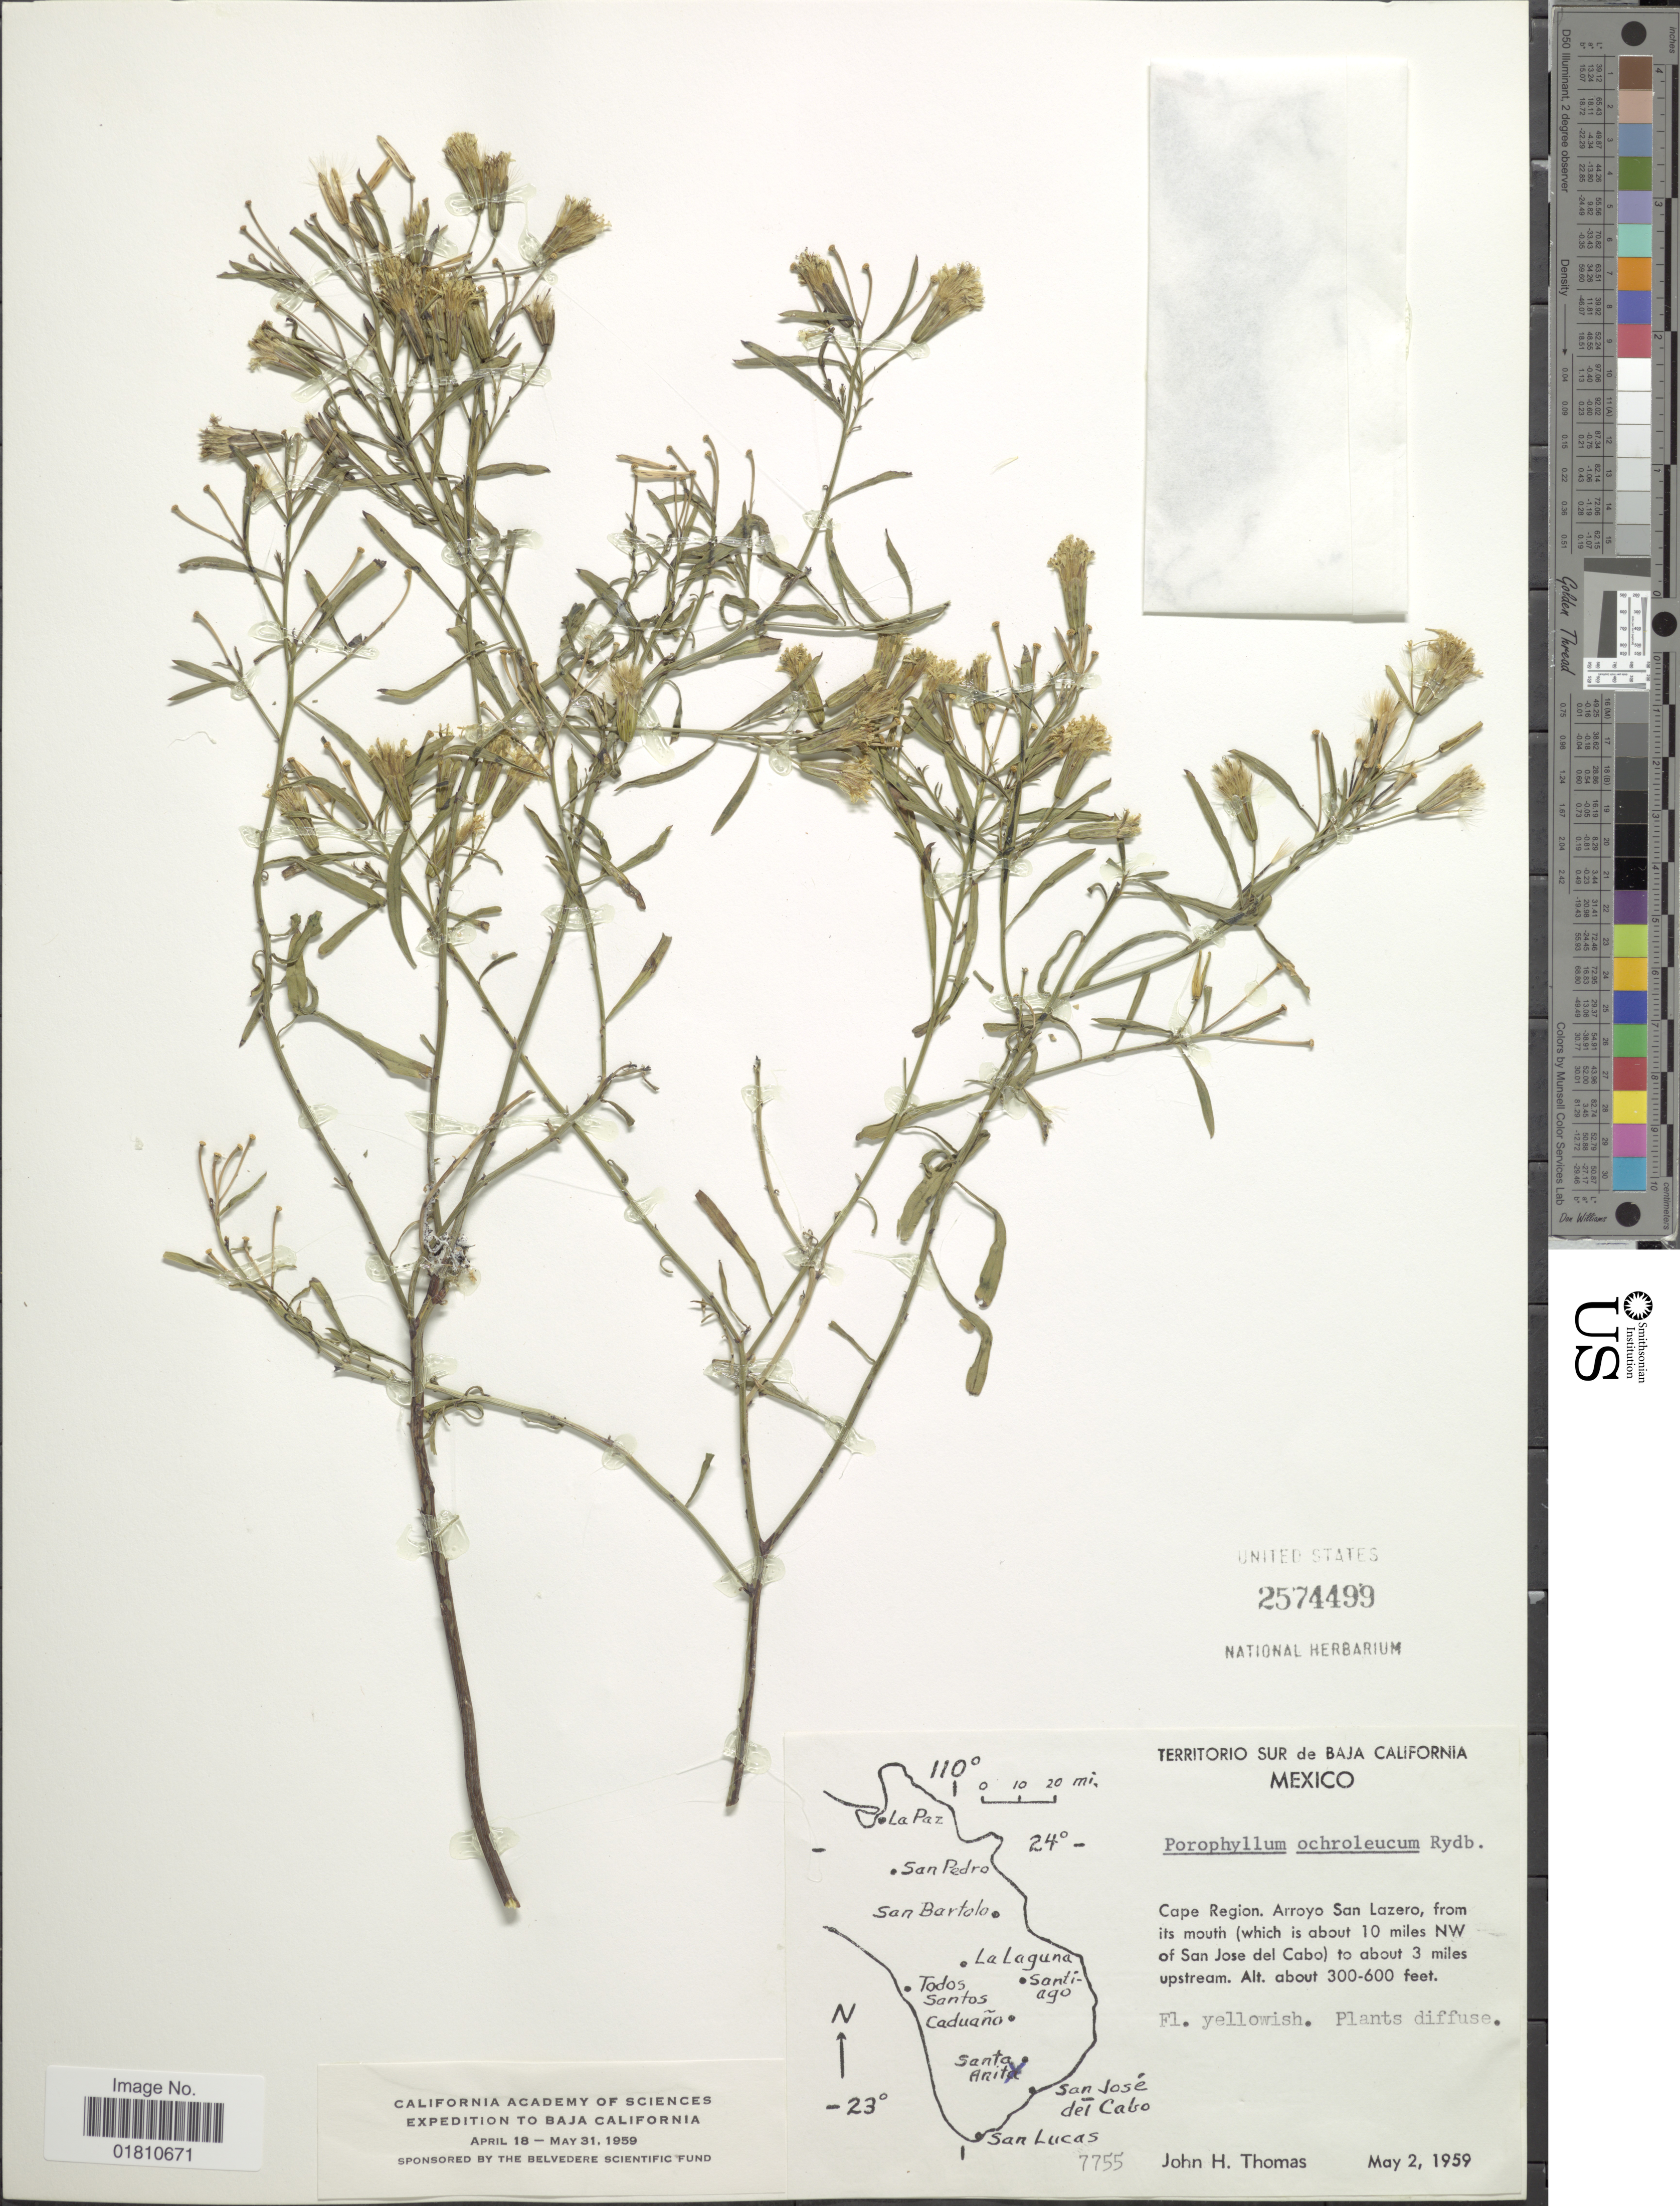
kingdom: Plantae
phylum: Tracheophyta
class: Magnoliopsida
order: Asterales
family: Asteraceae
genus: Porophyllum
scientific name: Porophyllum ochroleucum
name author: Rydb.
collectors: J. H. Thomas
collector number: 7755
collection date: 1959-05-02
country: Mexico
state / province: Baja California Sur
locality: Sur de Baja California, Cape Region, Arroyo San Lazero, from its mouth (which is about 10 miles NW of San Jose del Cabo) to about 3 miles upstream.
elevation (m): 91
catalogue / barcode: US 2574499